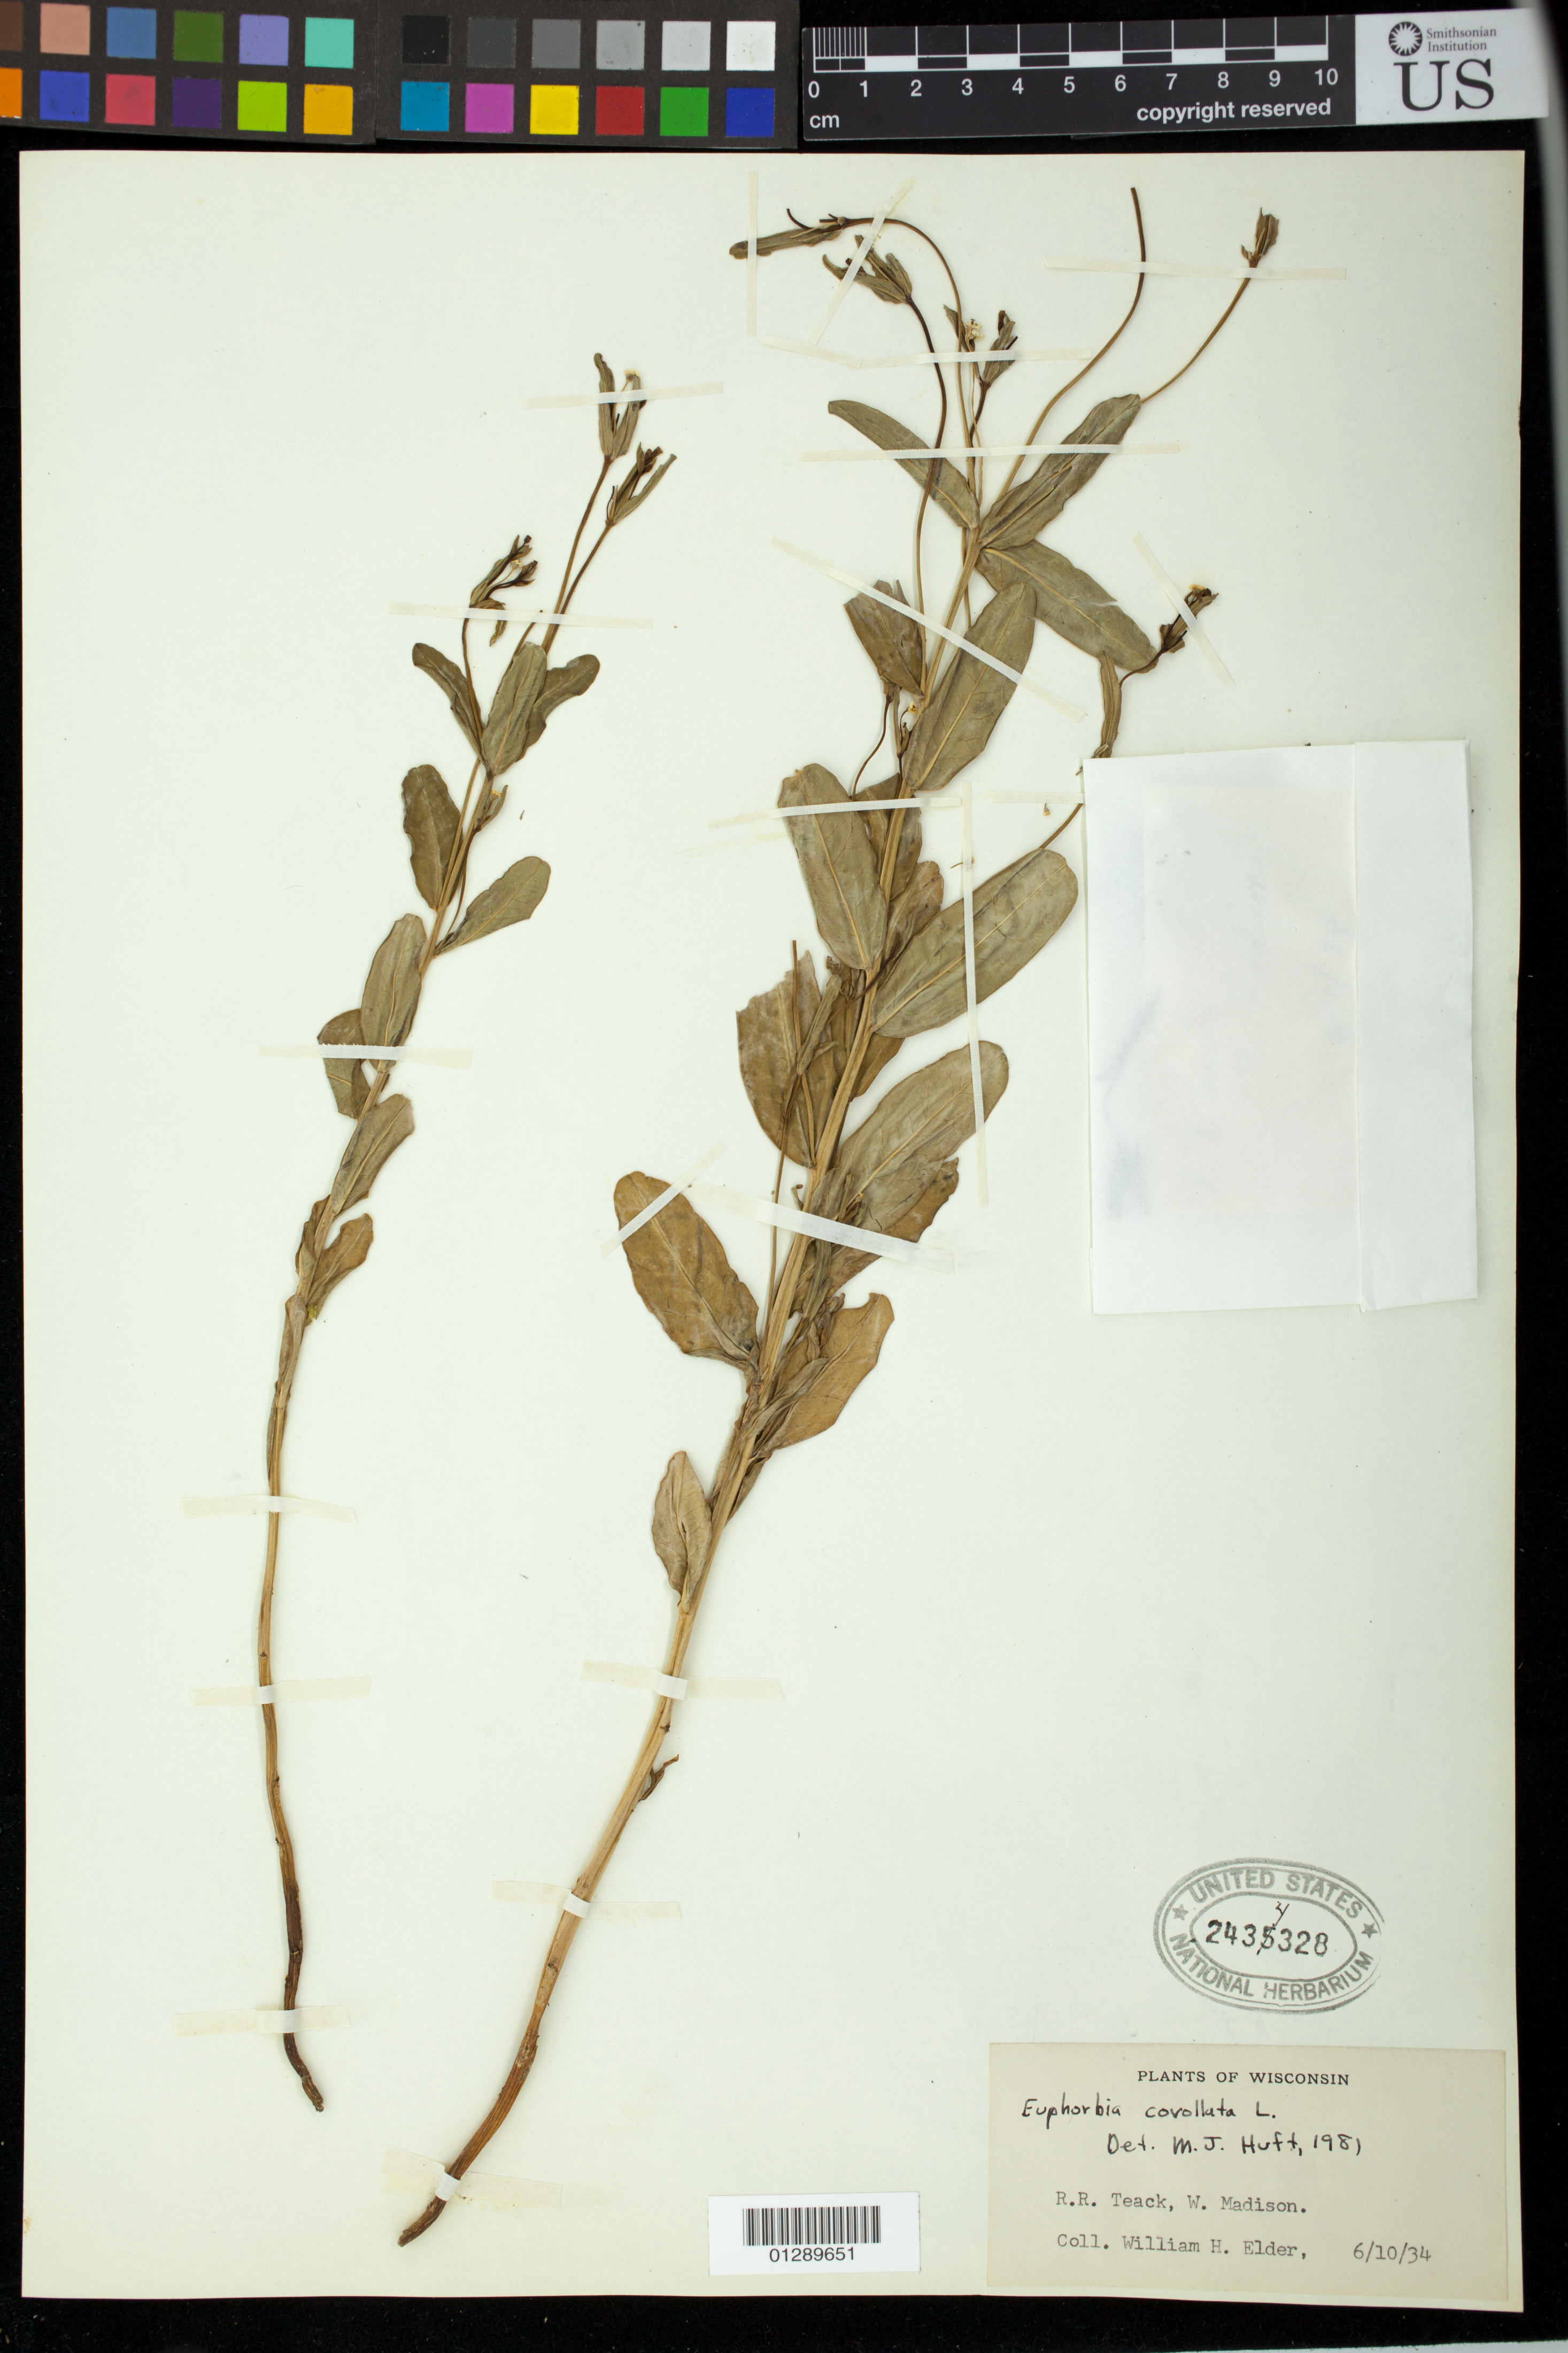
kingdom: Plantae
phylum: Tracheophyta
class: Magnoliopsida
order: Malpighiales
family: Euphorbiaceae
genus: Euphorbia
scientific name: Euphorbia corollata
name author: L.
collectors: W. Elder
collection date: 1934-06-10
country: United States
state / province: Wisconsin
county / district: Dane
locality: R.R. Teack, W. Madison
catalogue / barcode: US 2434328